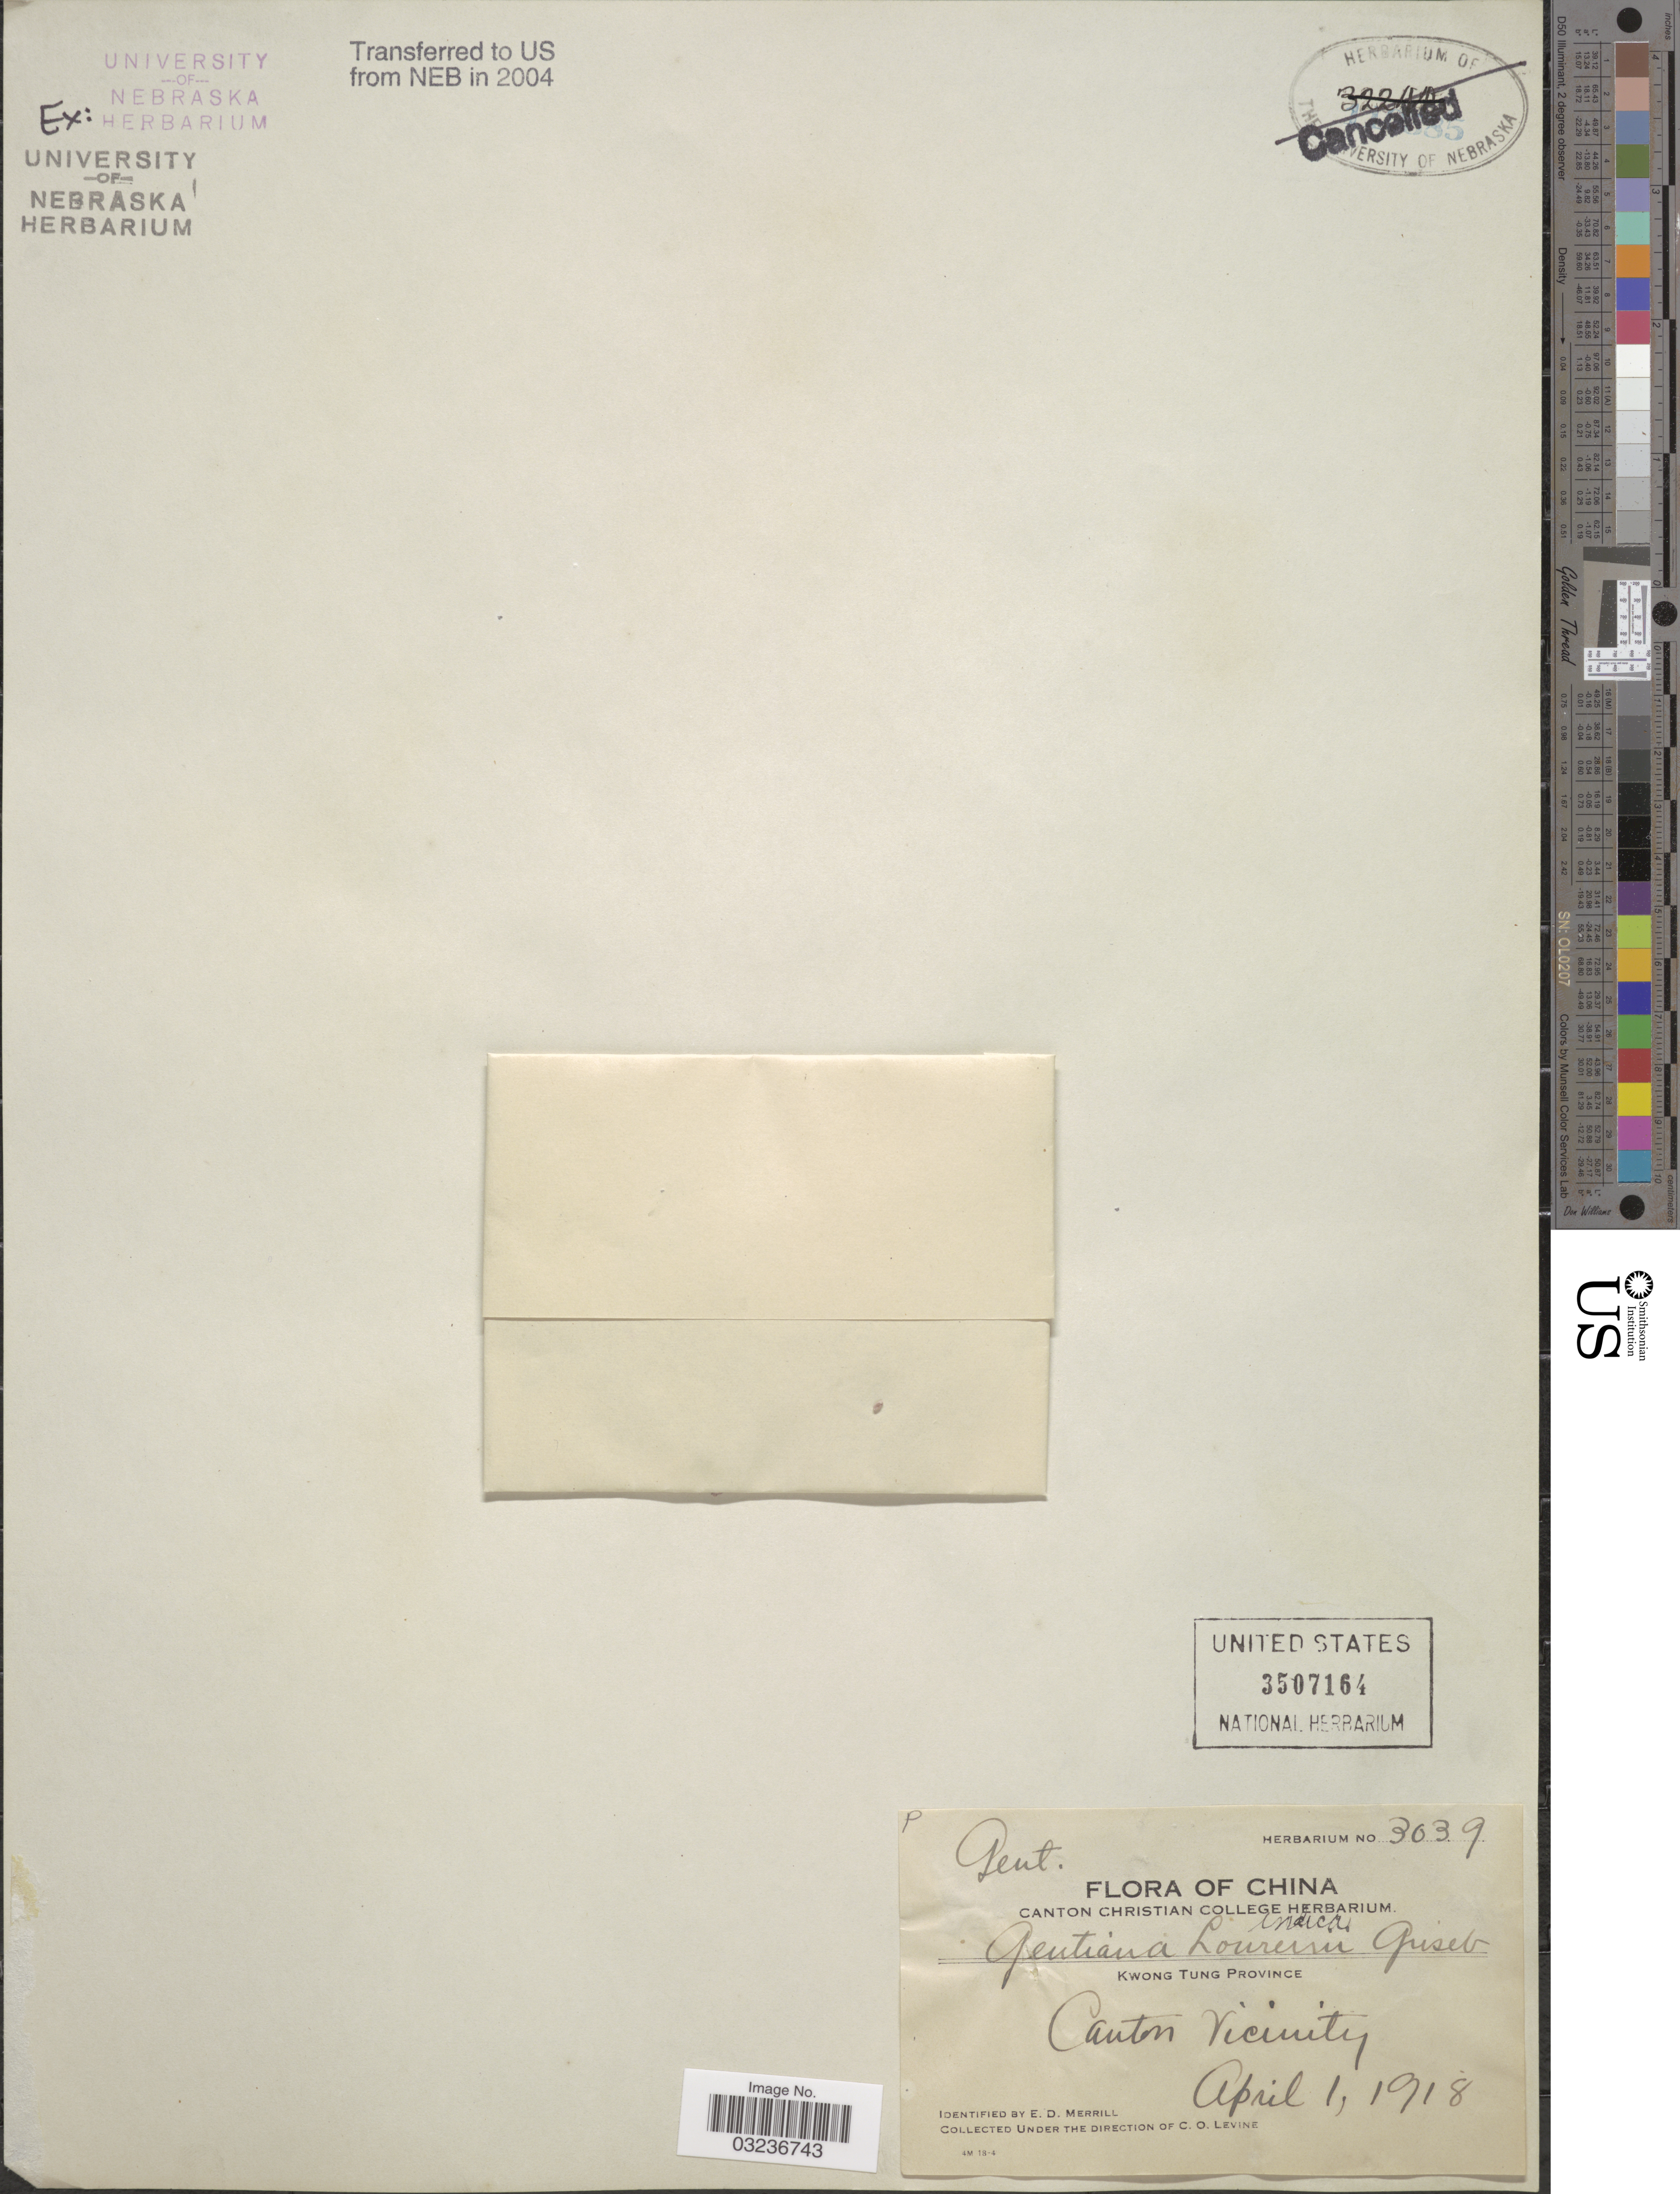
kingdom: Plantae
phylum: Tracheophyta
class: Magnoliopsida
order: Gentianales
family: Gentianaceae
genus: Gentiana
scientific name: Gentiana loureiroi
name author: (G. Don) Griseb.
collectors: C. O. Levine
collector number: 3039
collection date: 1918-04-01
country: China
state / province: Guangdong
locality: Kwong Tung Province, Canton Vicinity.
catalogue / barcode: US 3507164